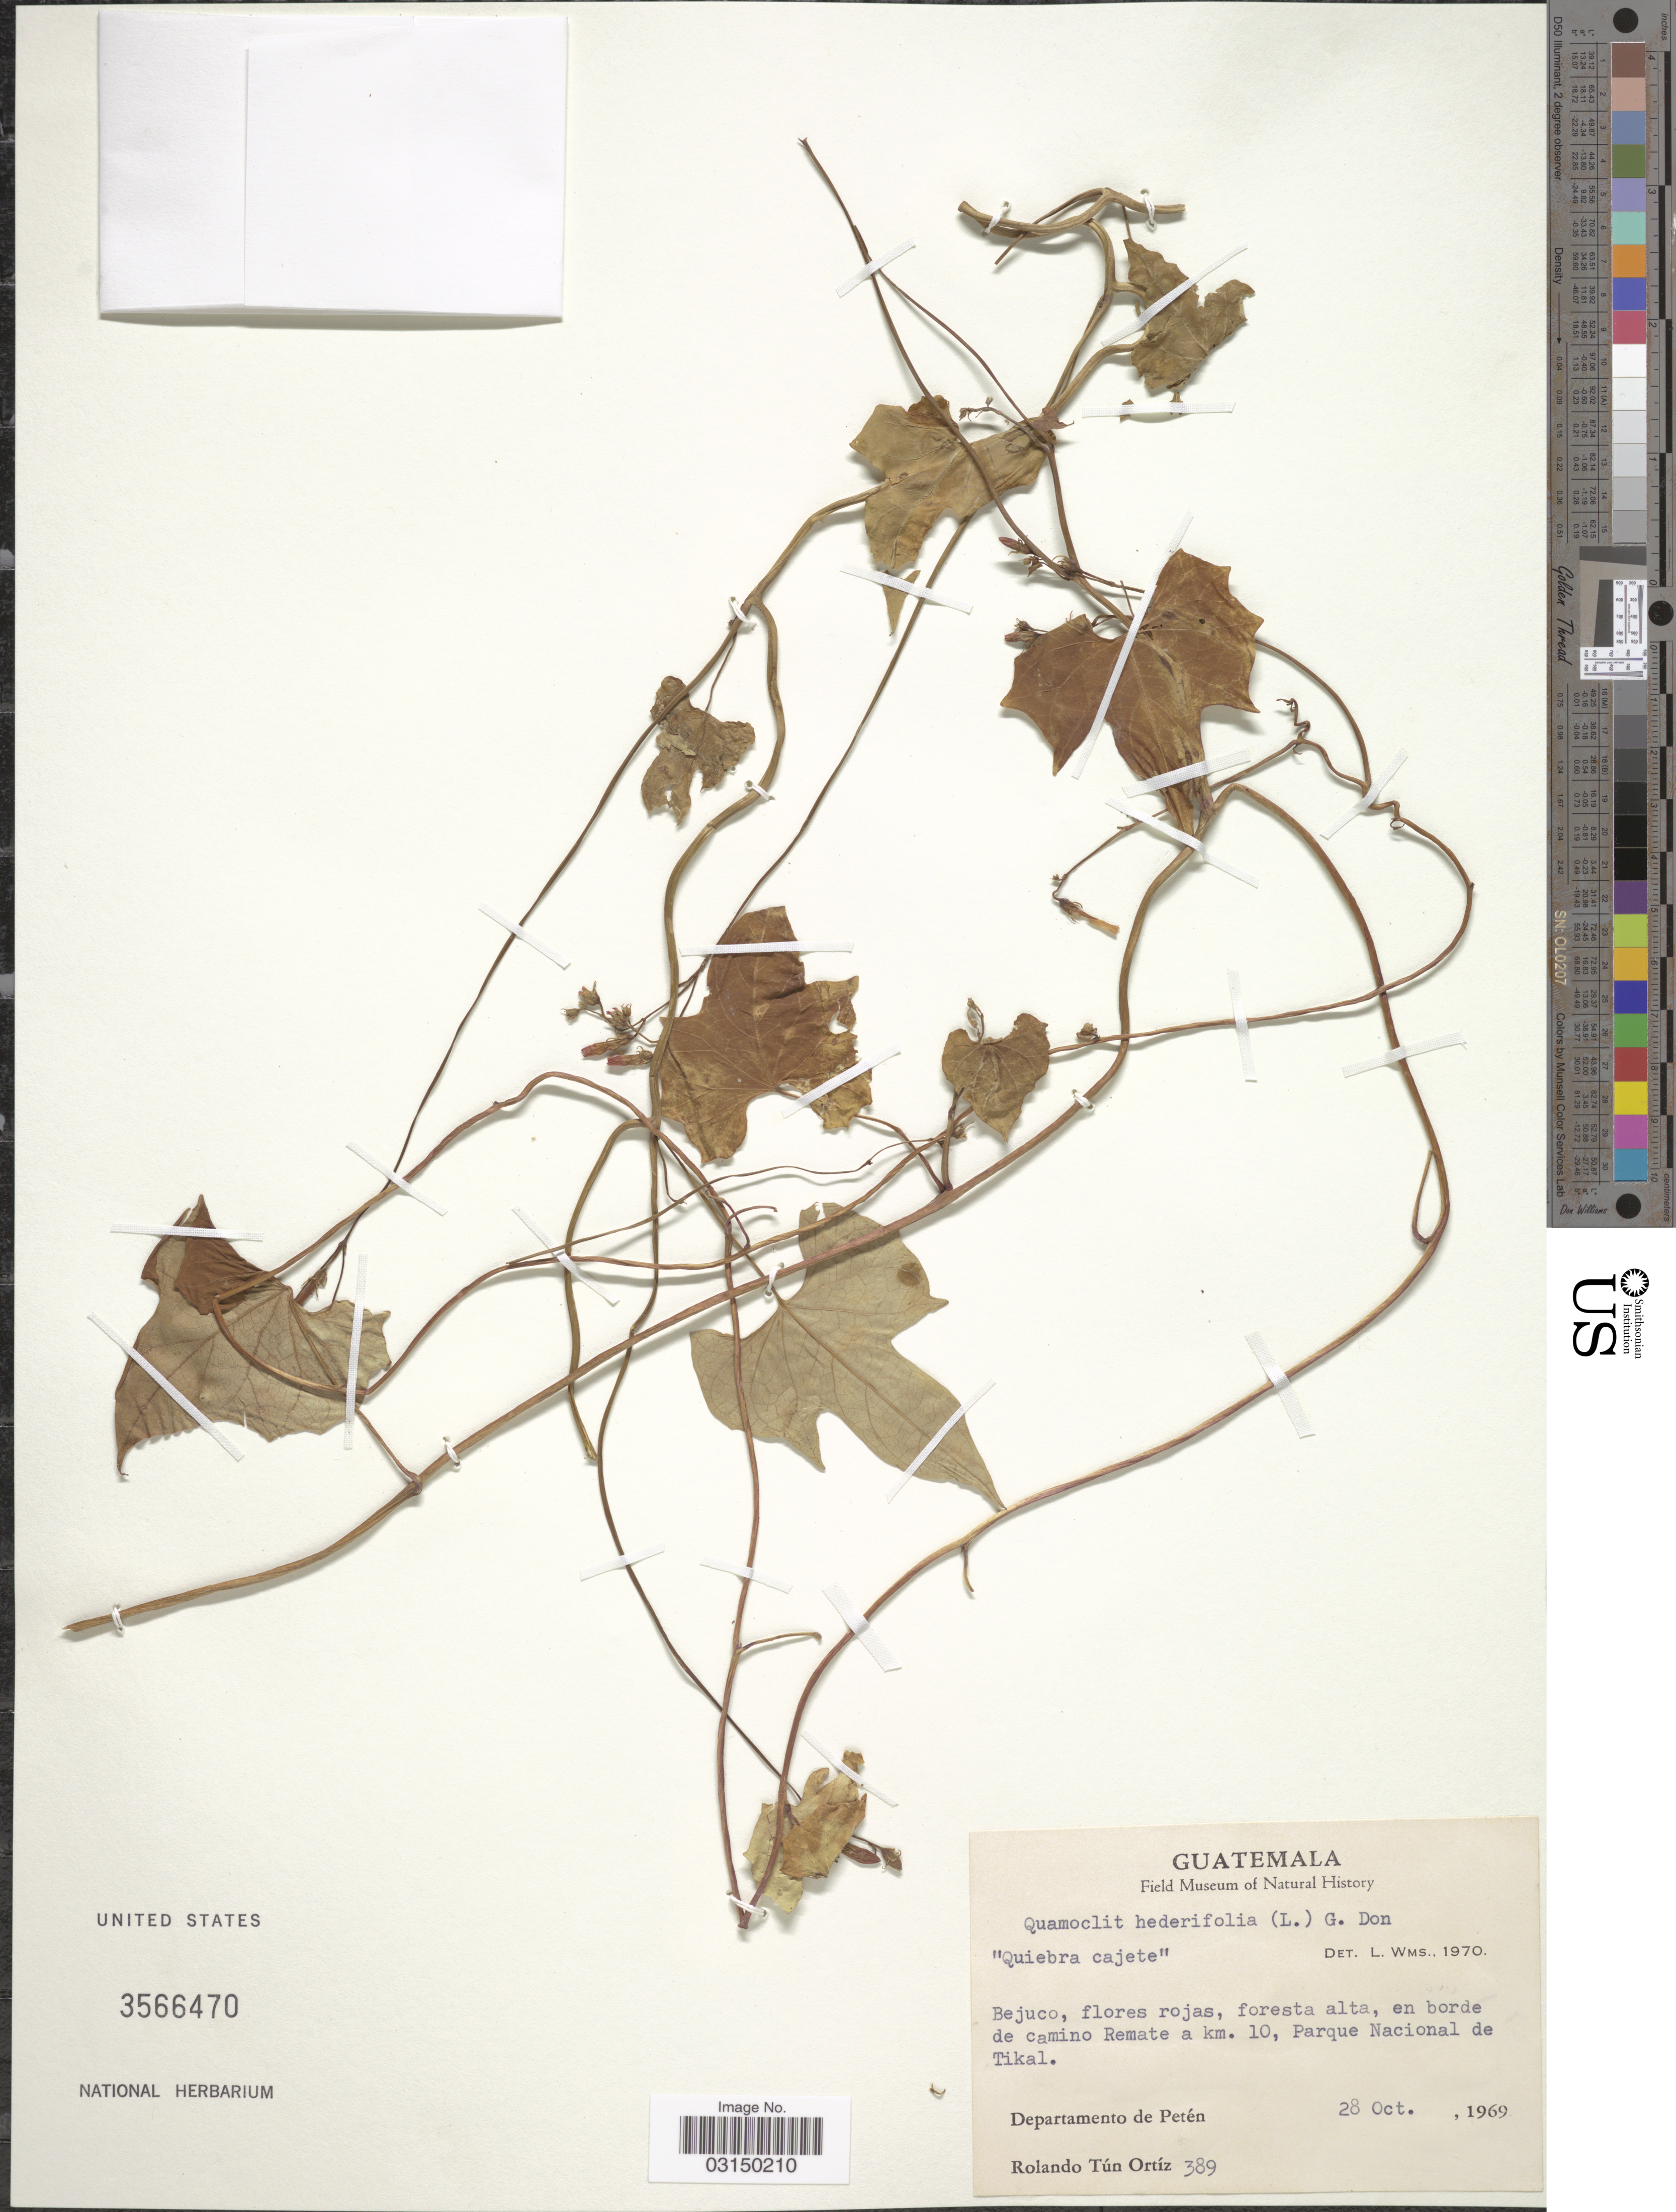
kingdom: Plantae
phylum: Tracheophyta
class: Magnoliopsida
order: Solanales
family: Convolvulaceae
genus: Ipomoea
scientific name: Ipomoea hederifolia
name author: L.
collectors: R. Ortiz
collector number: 389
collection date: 1969-10-28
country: Guatemala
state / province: El Petén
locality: En borde de camino Remate a km. 10, Parque Nacional de Tikal.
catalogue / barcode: US 3566470